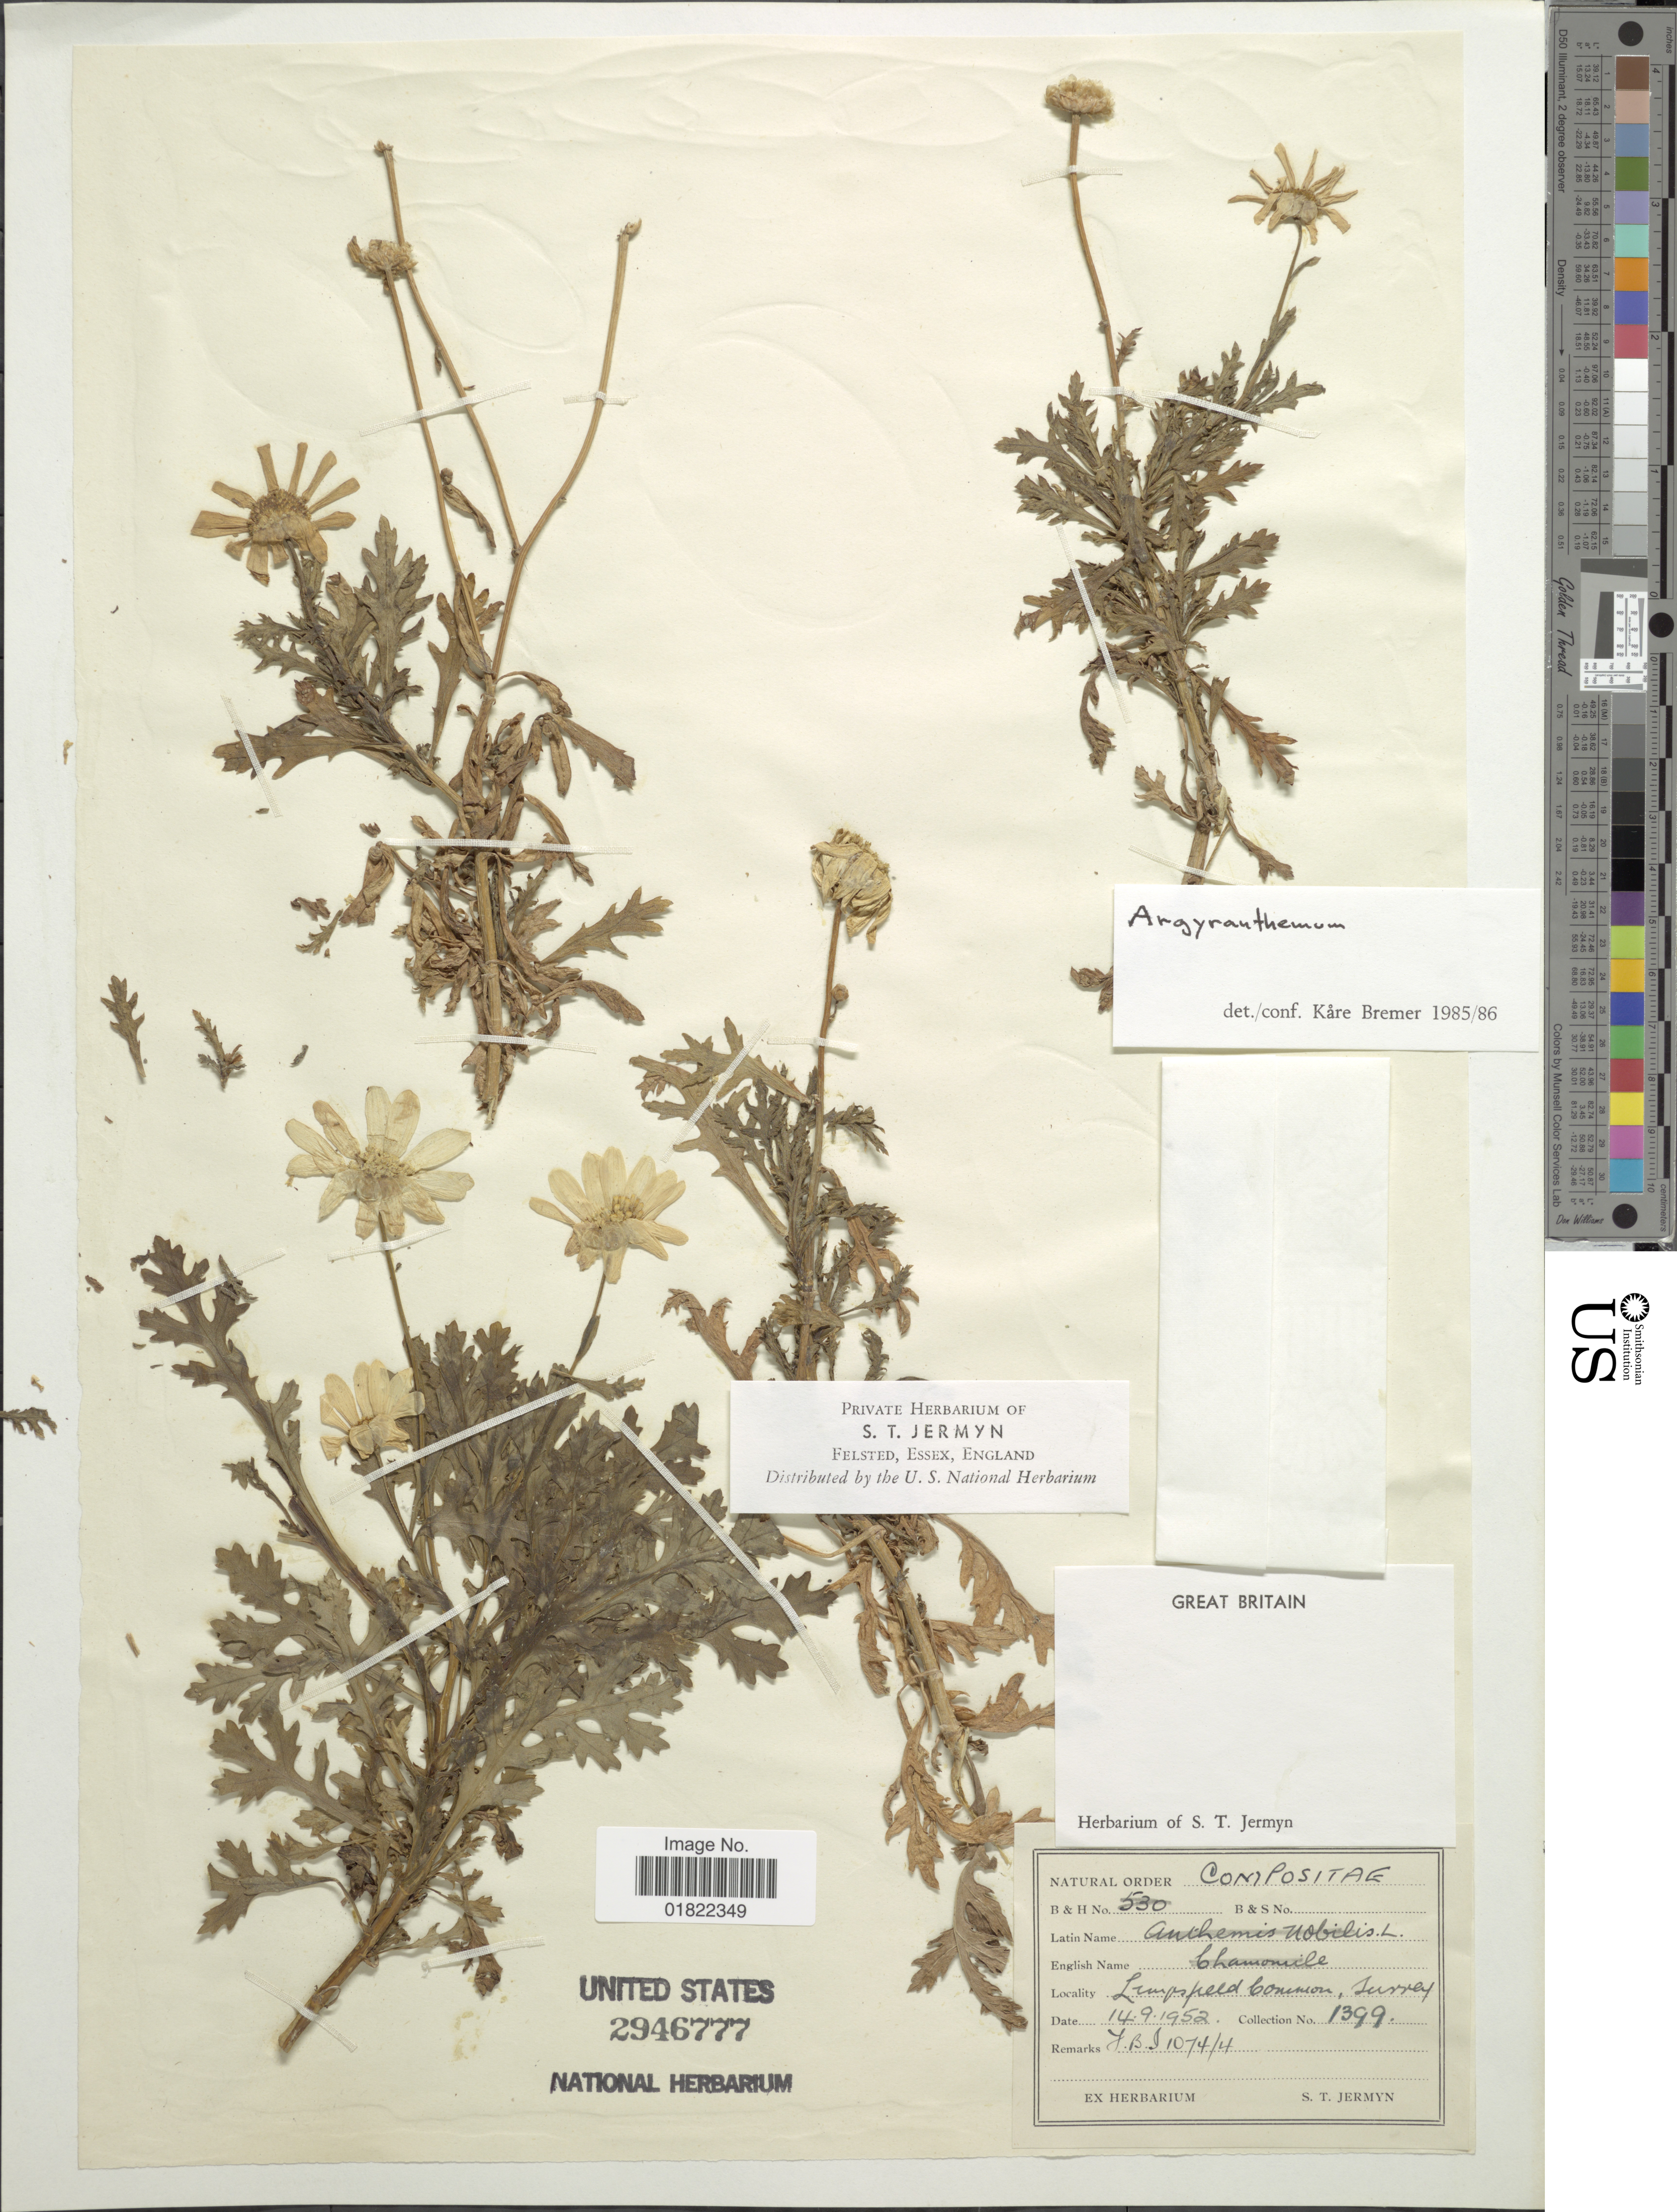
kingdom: Plantae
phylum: Tracheophyta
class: Magnoliopsida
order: Asterales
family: Asteraceae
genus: Argyranthemum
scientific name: Argyranthemum sp.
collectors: S. Jermyn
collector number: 1399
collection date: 1952-09-14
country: United Kingdom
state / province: England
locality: Great Britain, Limps fields common, Surrey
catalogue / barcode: US 2946777